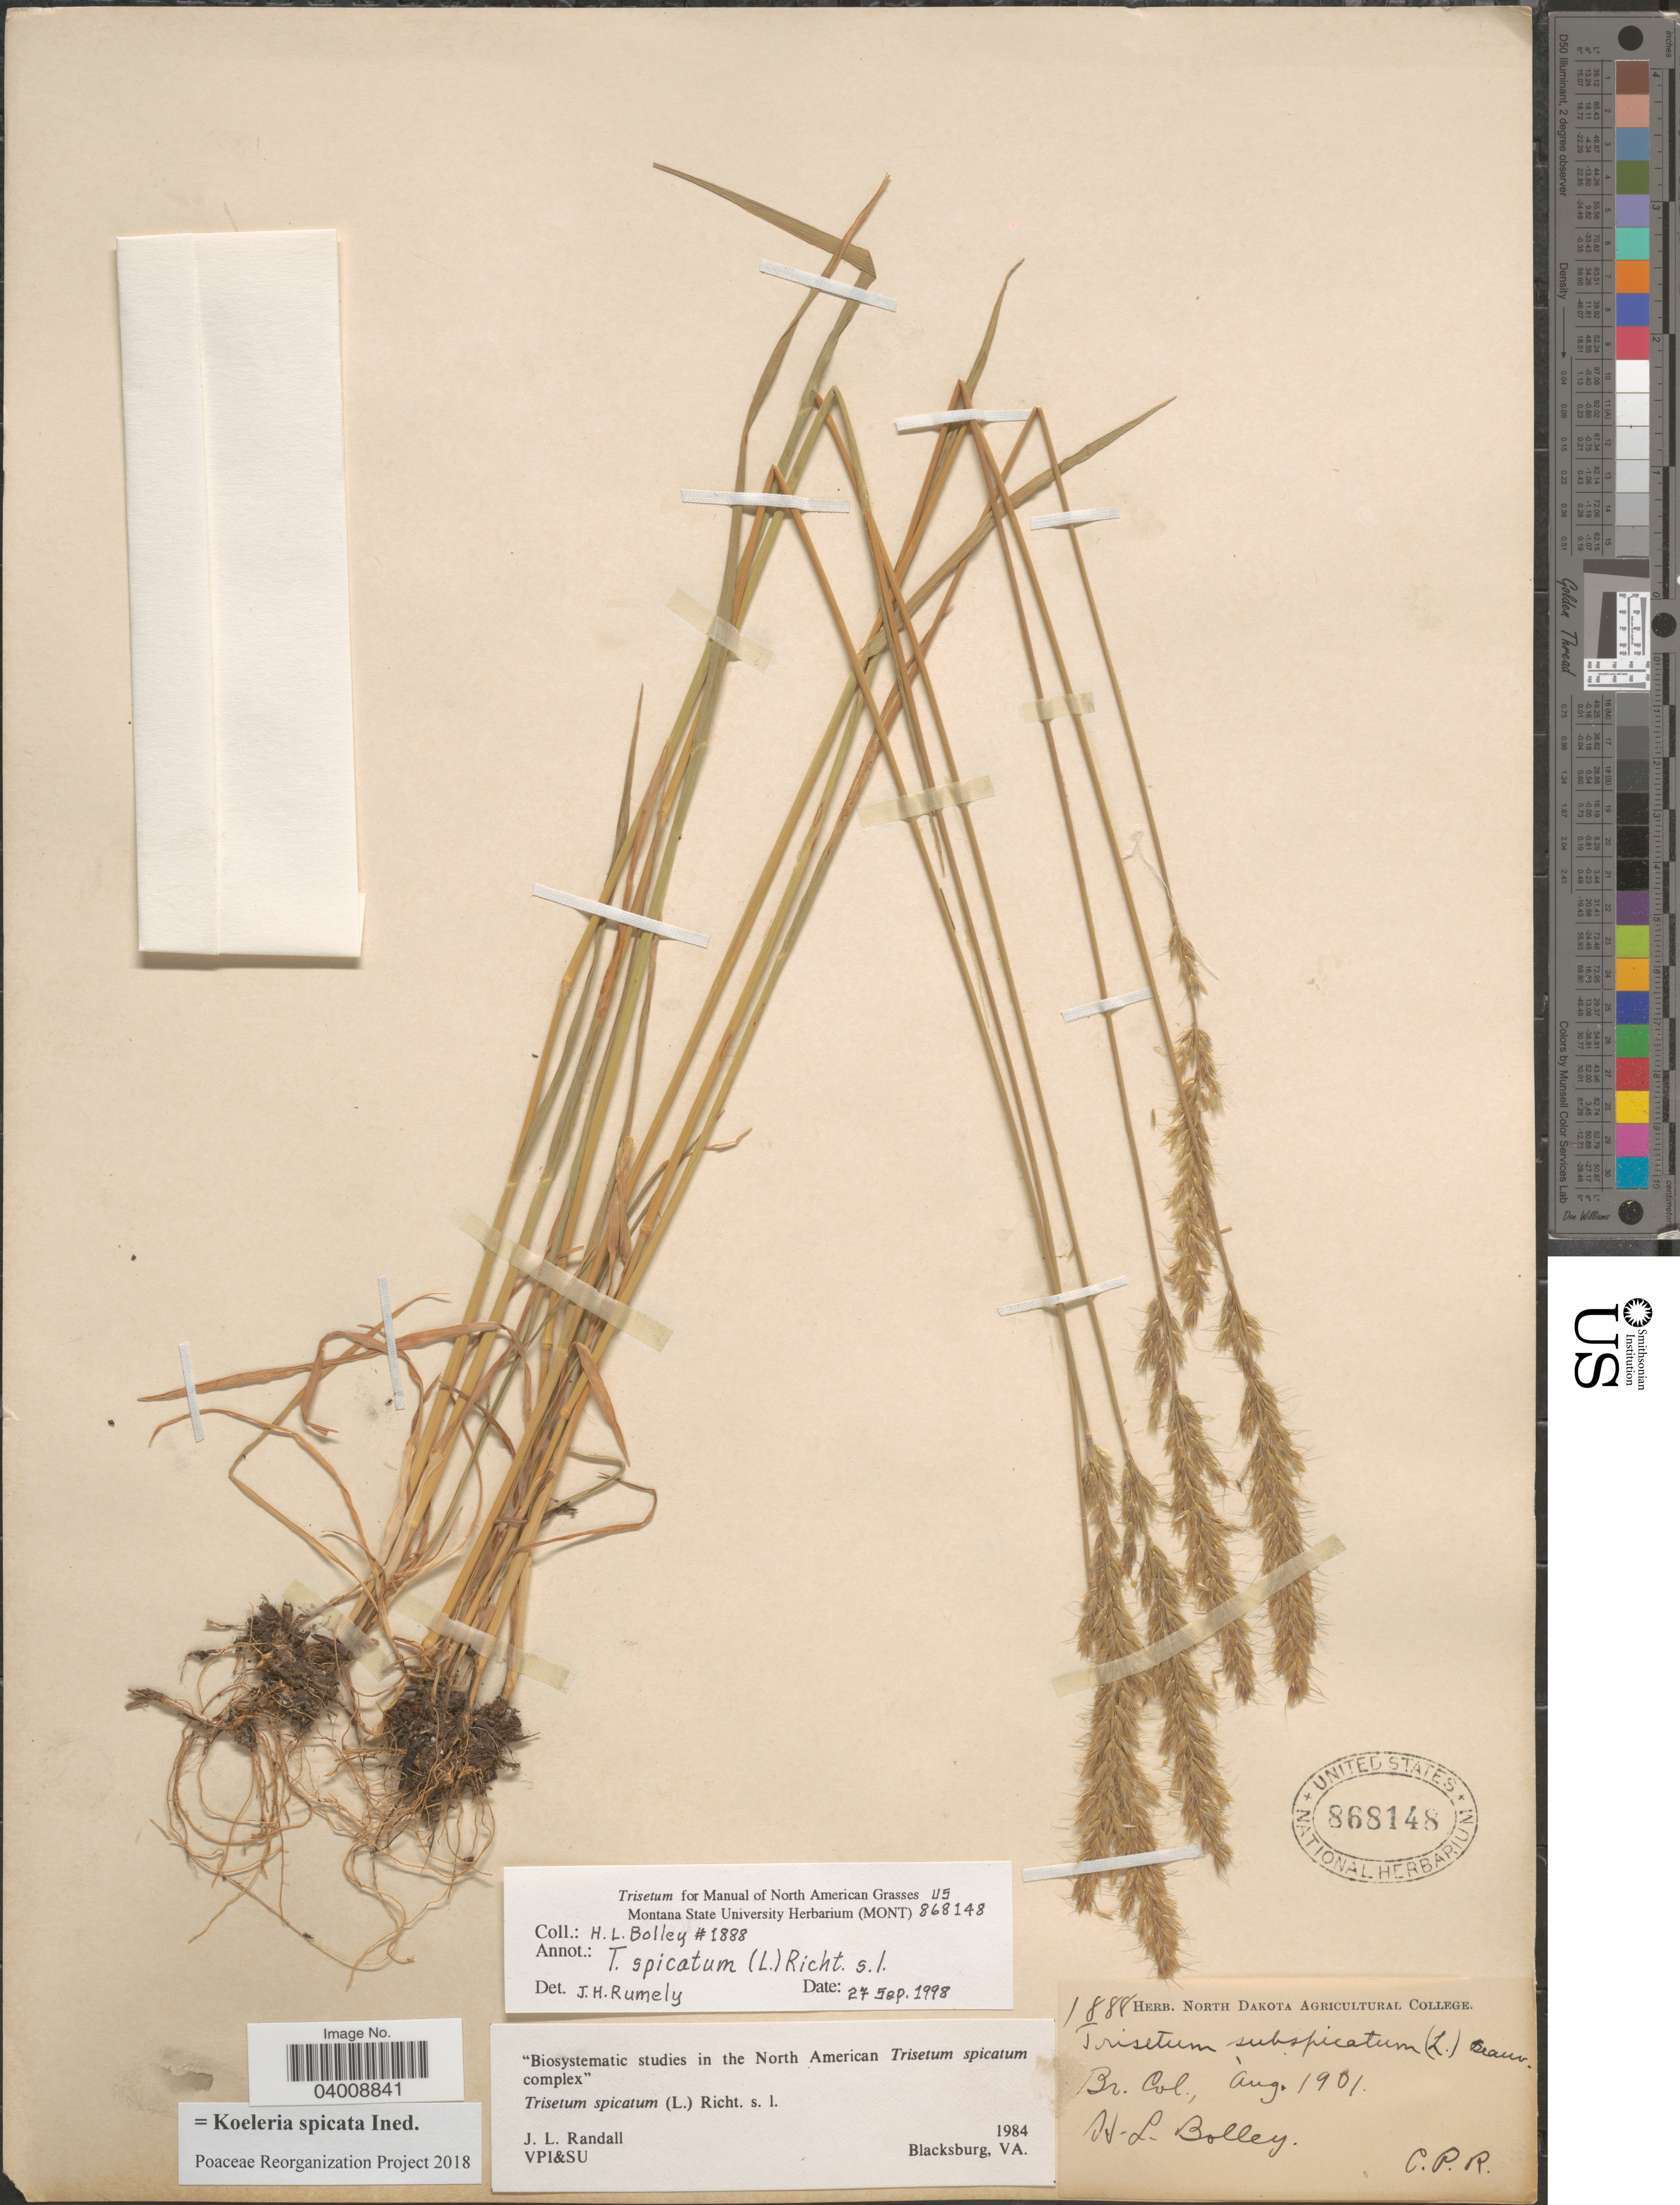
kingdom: Plantae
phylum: Tracheophyta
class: Liliopsida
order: Poales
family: Poaceae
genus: Koeleria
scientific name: Koeleria spicata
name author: (L.) Barberá et al.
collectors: H. Bolley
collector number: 1888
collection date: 1901-08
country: Canada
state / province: British Columbia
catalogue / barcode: US 868148